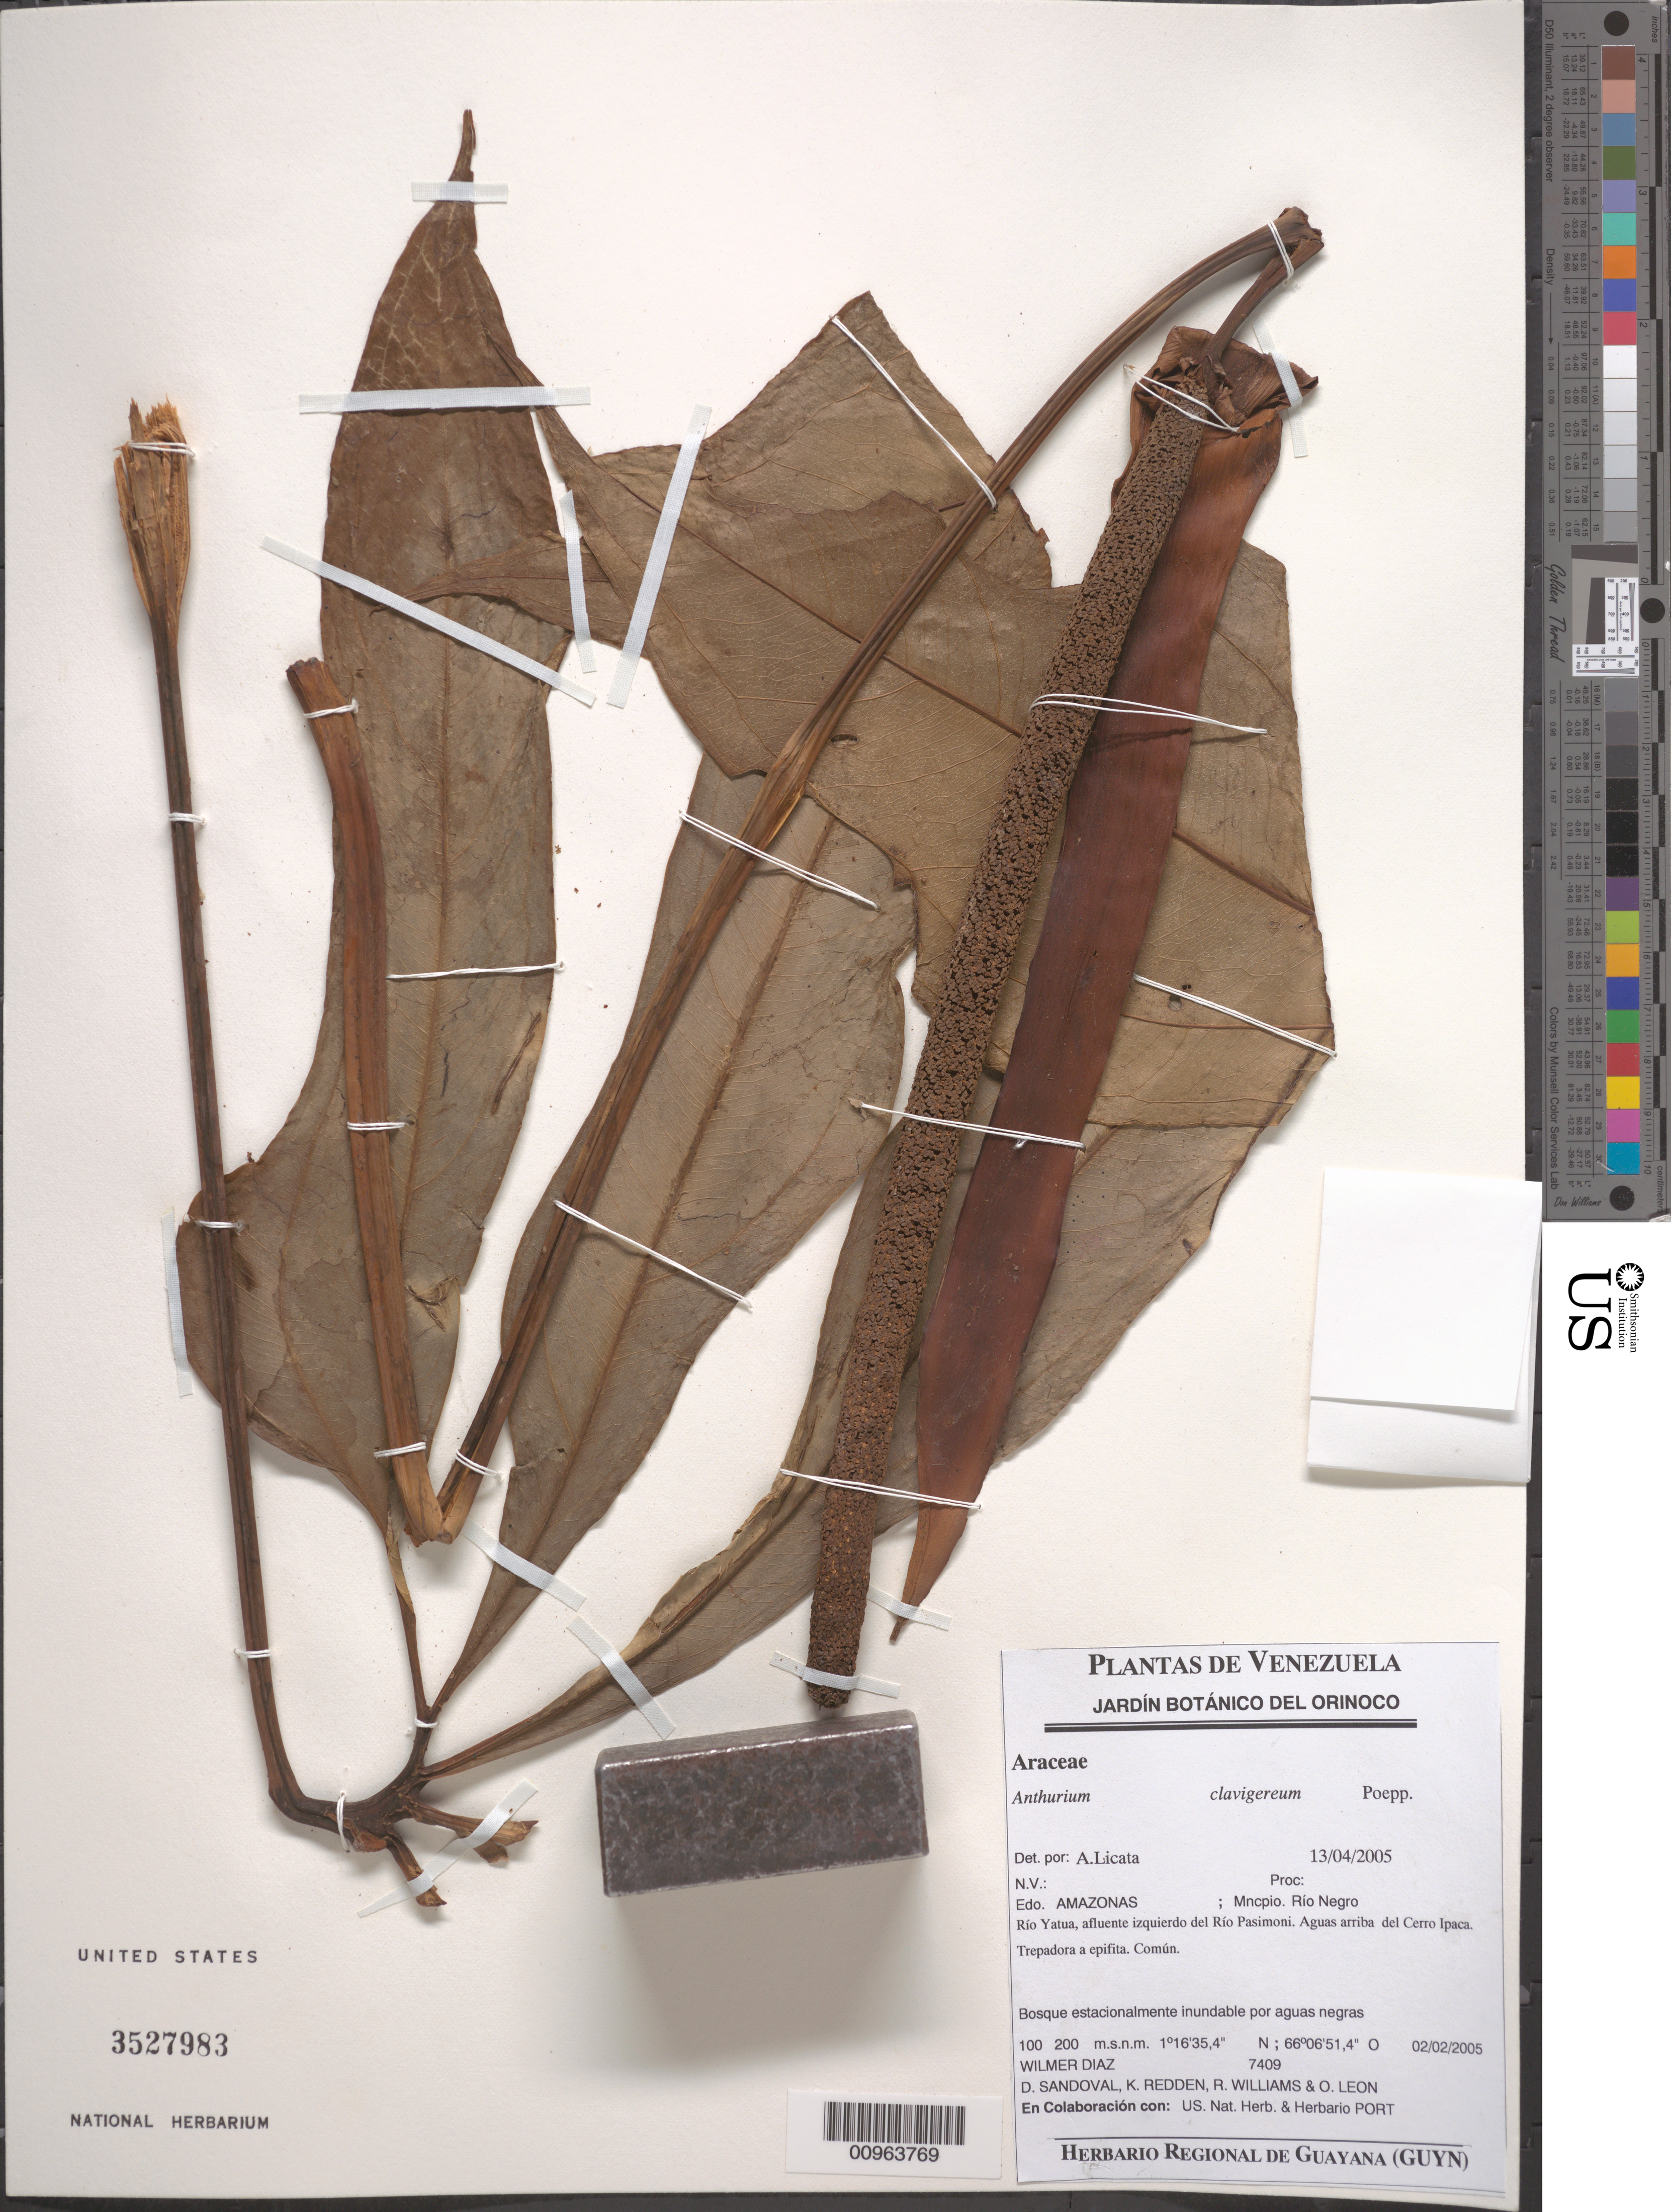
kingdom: Plantae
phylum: Tracheophyta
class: Liliopsida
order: Alismatales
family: Araceae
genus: Anthurium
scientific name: Anthurium clavigerum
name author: Poepp. & Endl.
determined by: Licata, A., (PORT), Univ. Nac. Exp. de los Llanos Ezequiel Zamora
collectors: W. Díaz P., D. Sandoval, K. M. Redden, R. Williams & O. León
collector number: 7409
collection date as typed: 2-Feb-05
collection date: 2005-02-02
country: Venezuela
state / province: Amazonas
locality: Mun. Río Negro, Río Yatua, afluente izquierdo del rio Pasimoni. Aguas arriba del Cerro Ipaca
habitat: Bosque estacionalmente inundable por aguas negras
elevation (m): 100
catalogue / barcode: US 3527983